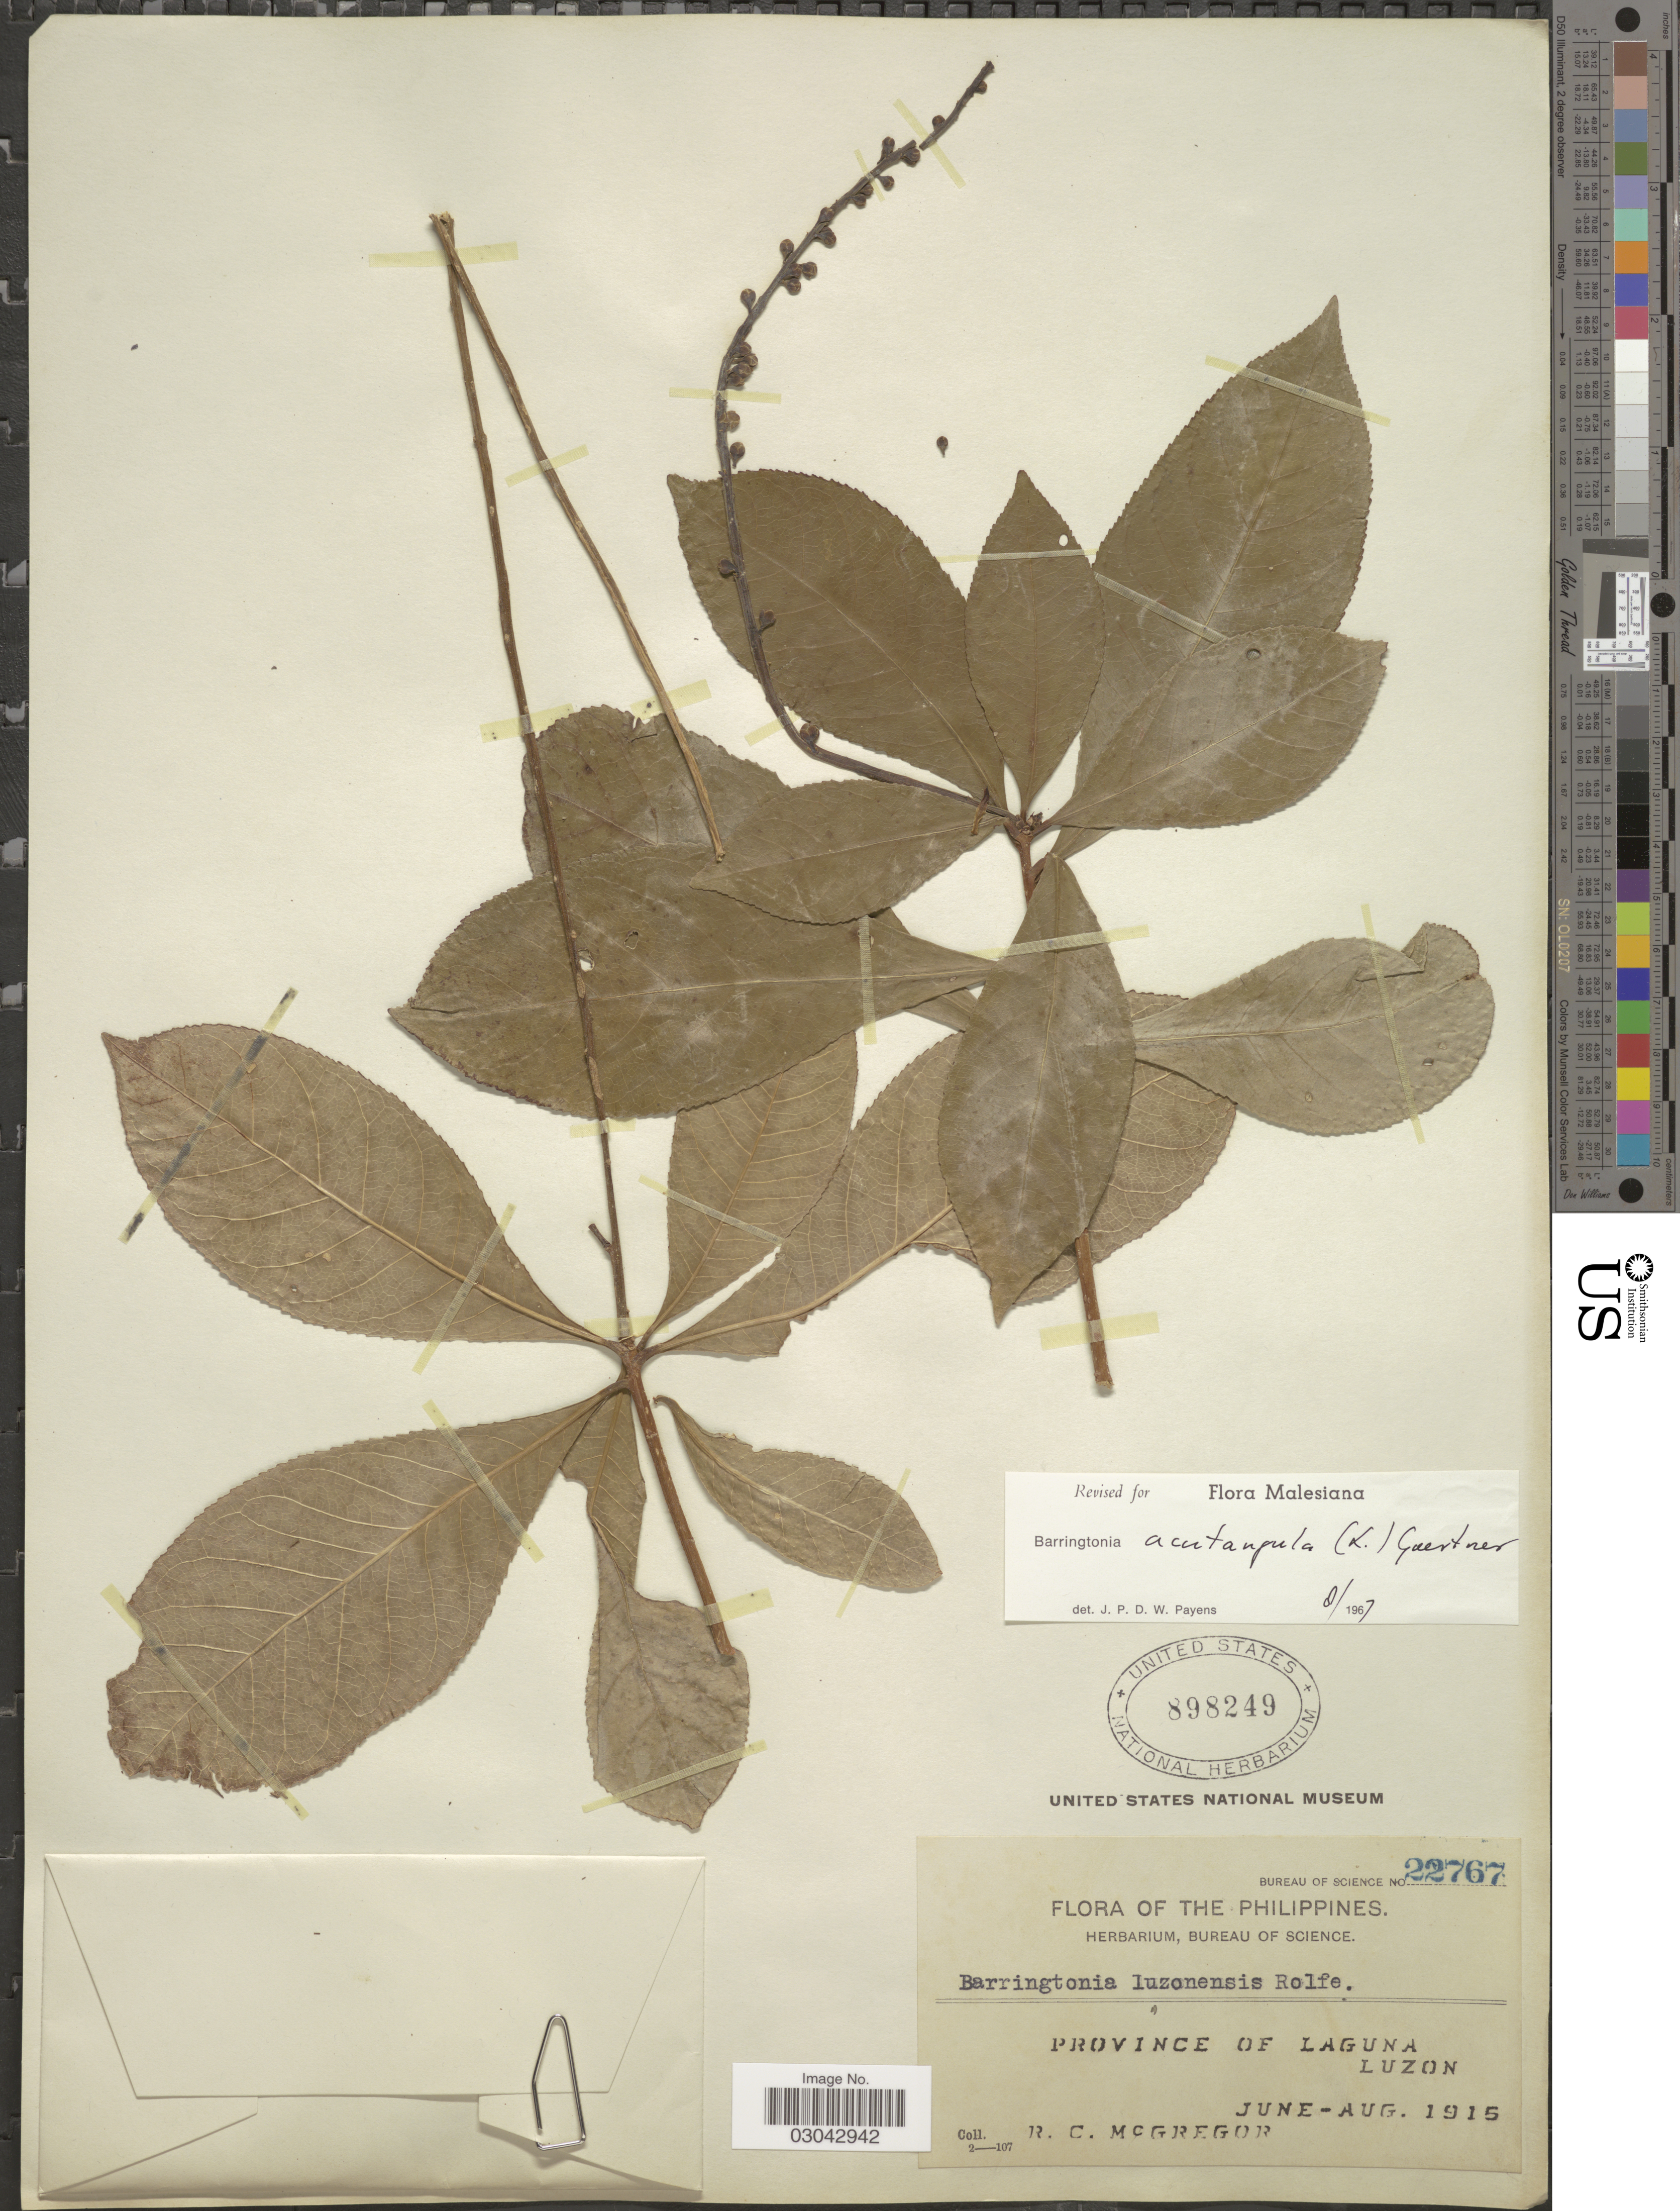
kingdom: Plantae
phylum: Tracheophyta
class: Magnoliopsida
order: Ericales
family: Lecythidaceae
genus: Barringtonia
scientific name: Barringtonia acutangula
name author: (L.) Gaertn.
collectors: R. C. McGregor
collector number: Bureau of Science 22767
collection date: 1915-06/1915-08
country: Philippines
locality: Province of Laguna, Luzon.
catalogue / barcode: US 898249